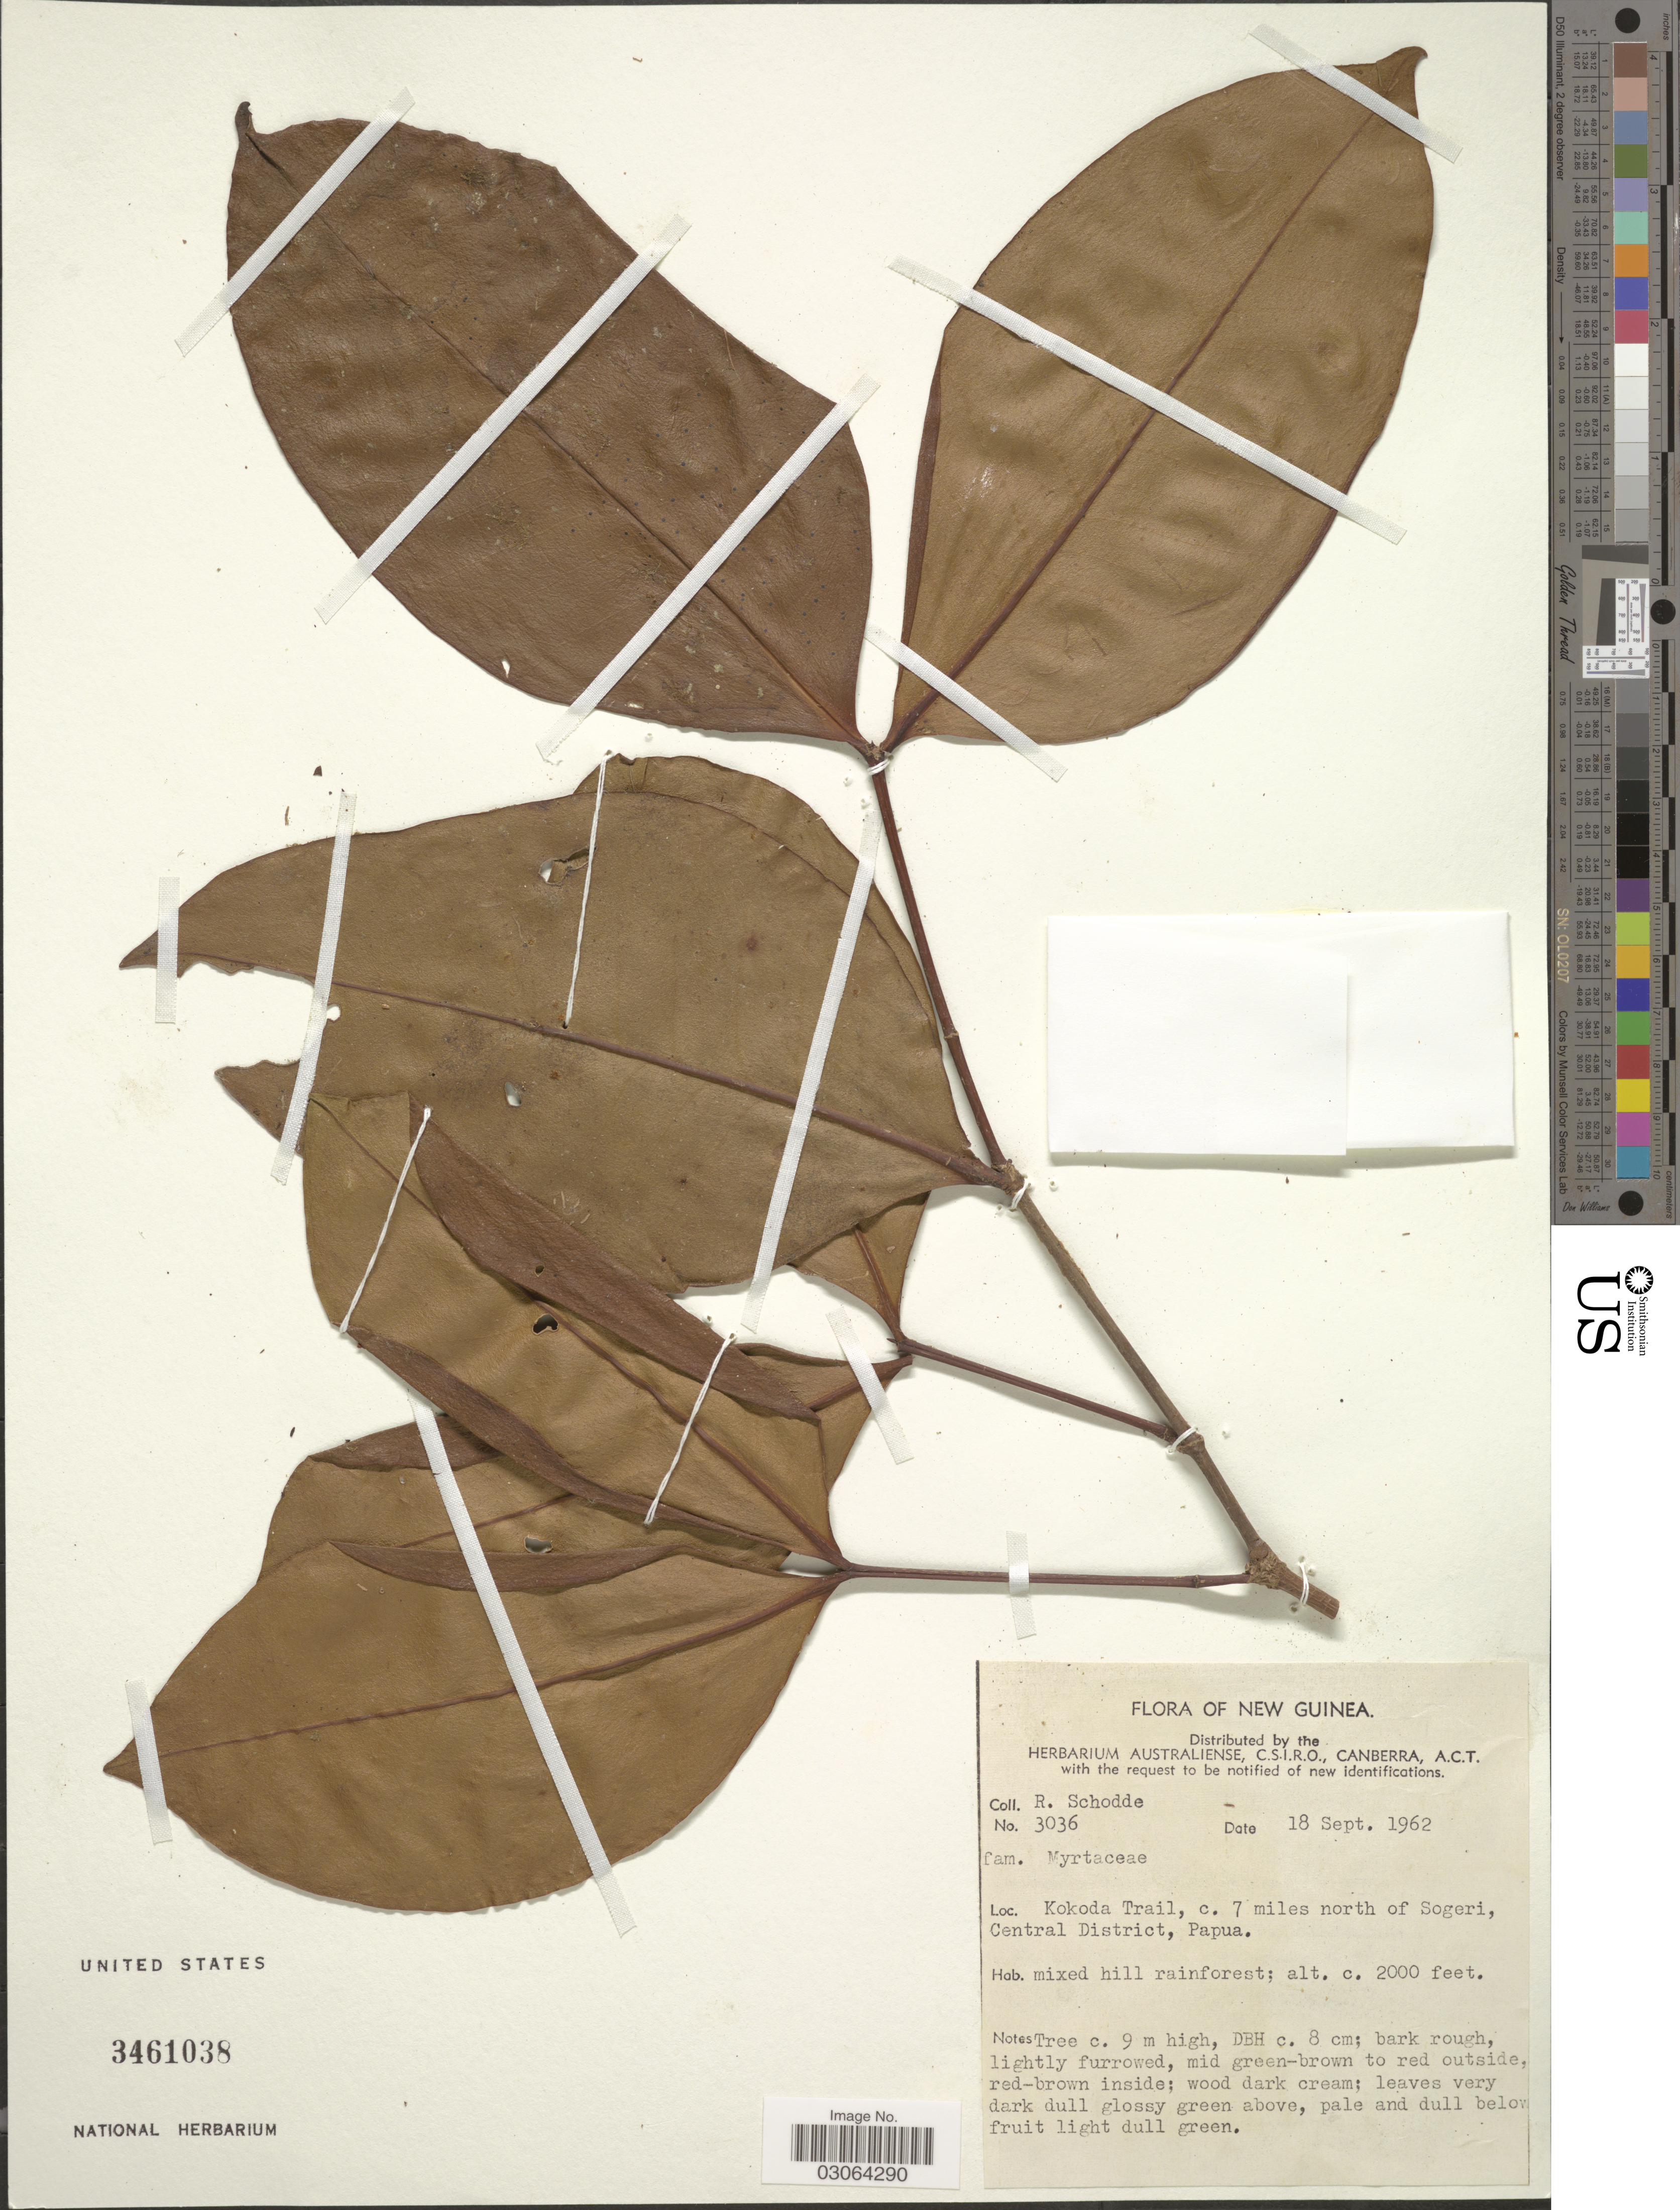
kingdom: Plantae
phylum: Tracheophyta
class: Magnoliopsida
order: Myrtales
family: Melastomataceae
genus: Memecylon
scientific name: Memecylon papuanum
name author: Merr. & L.M. Perry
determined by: Strong, Mark T., (BOT), Smithsonian Institution - National Museum of Natural History (UNITED STATES)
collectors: R. Schodde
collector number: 3036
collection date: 1962-09-18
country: Papua New Guinea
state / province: Central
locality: New Guinea, Kokoda Trail, c. 7 miles north of Sogeri, Central District, Papua.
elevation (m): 610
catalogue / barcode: US 3461038